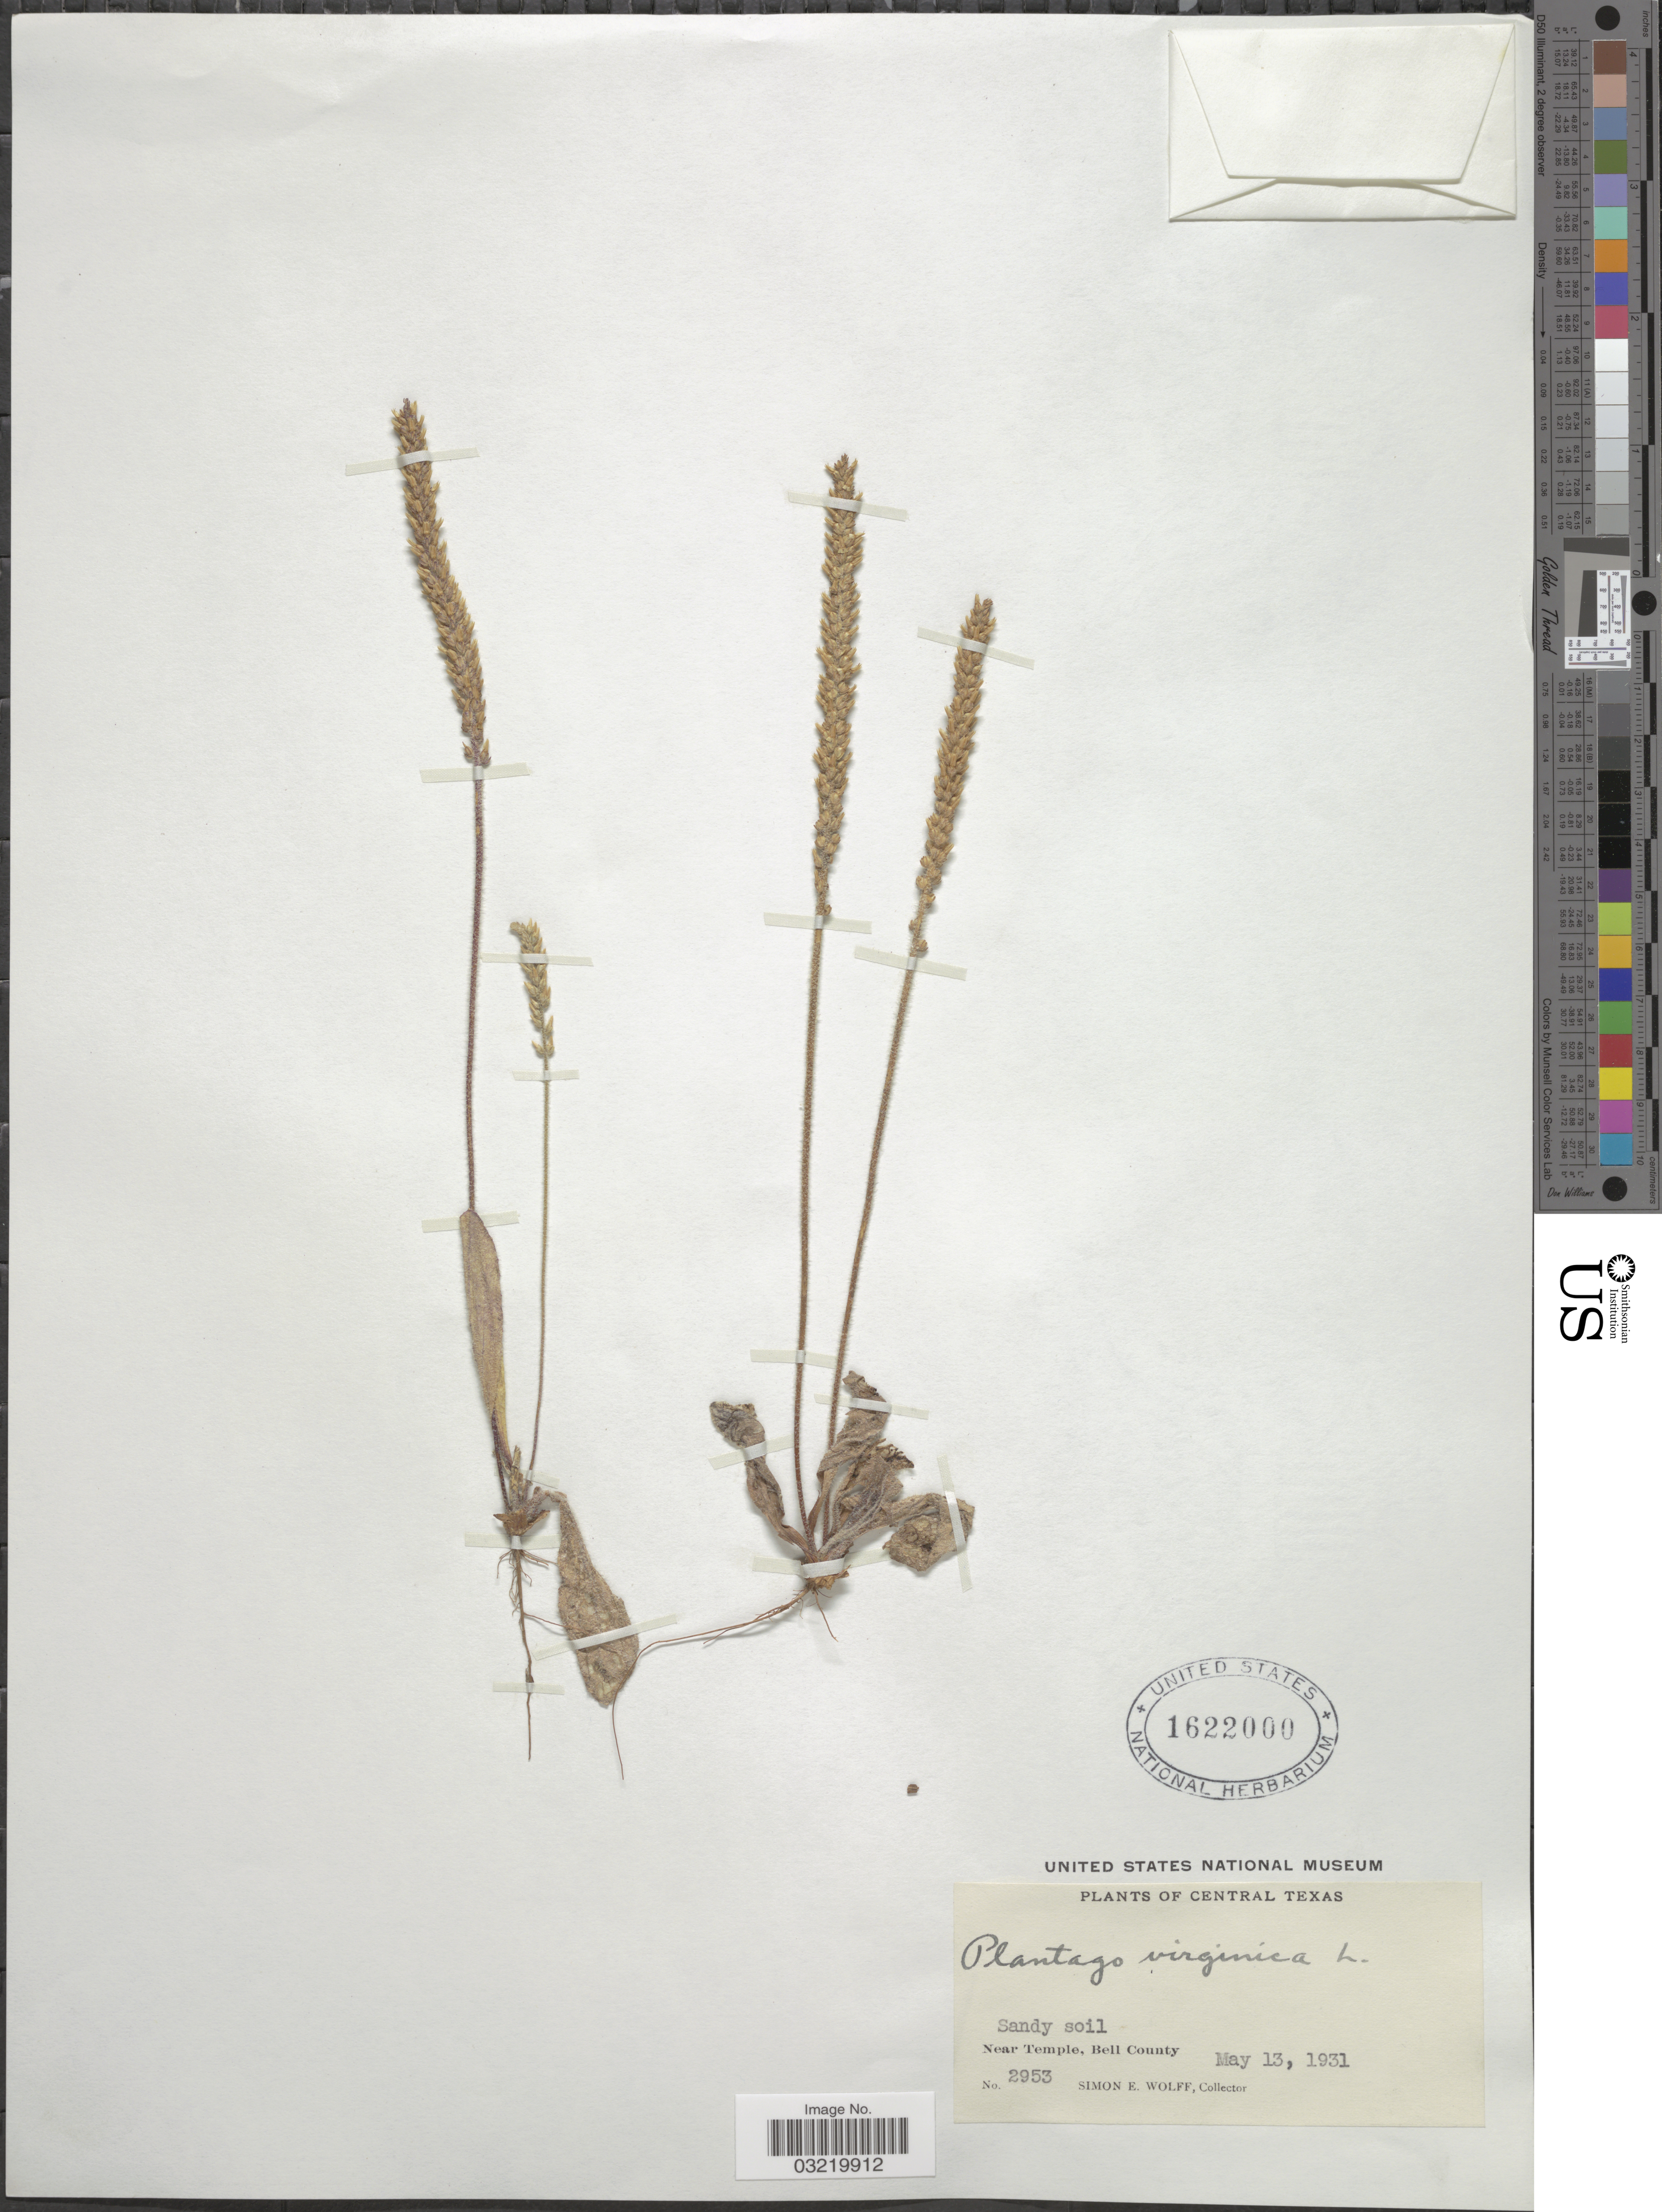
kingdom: Plantae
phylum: Tracheophyta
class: Magnoliopsida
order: Lamiales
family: Plantaginaceae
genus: Plantago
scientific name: Plantago virginica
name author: L.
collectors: S. E. Wolff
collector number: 2953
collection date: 1931-05-13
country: United States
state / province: Texas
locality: Central Texas. Near Temple, Bell County.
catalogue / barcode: US 1622000